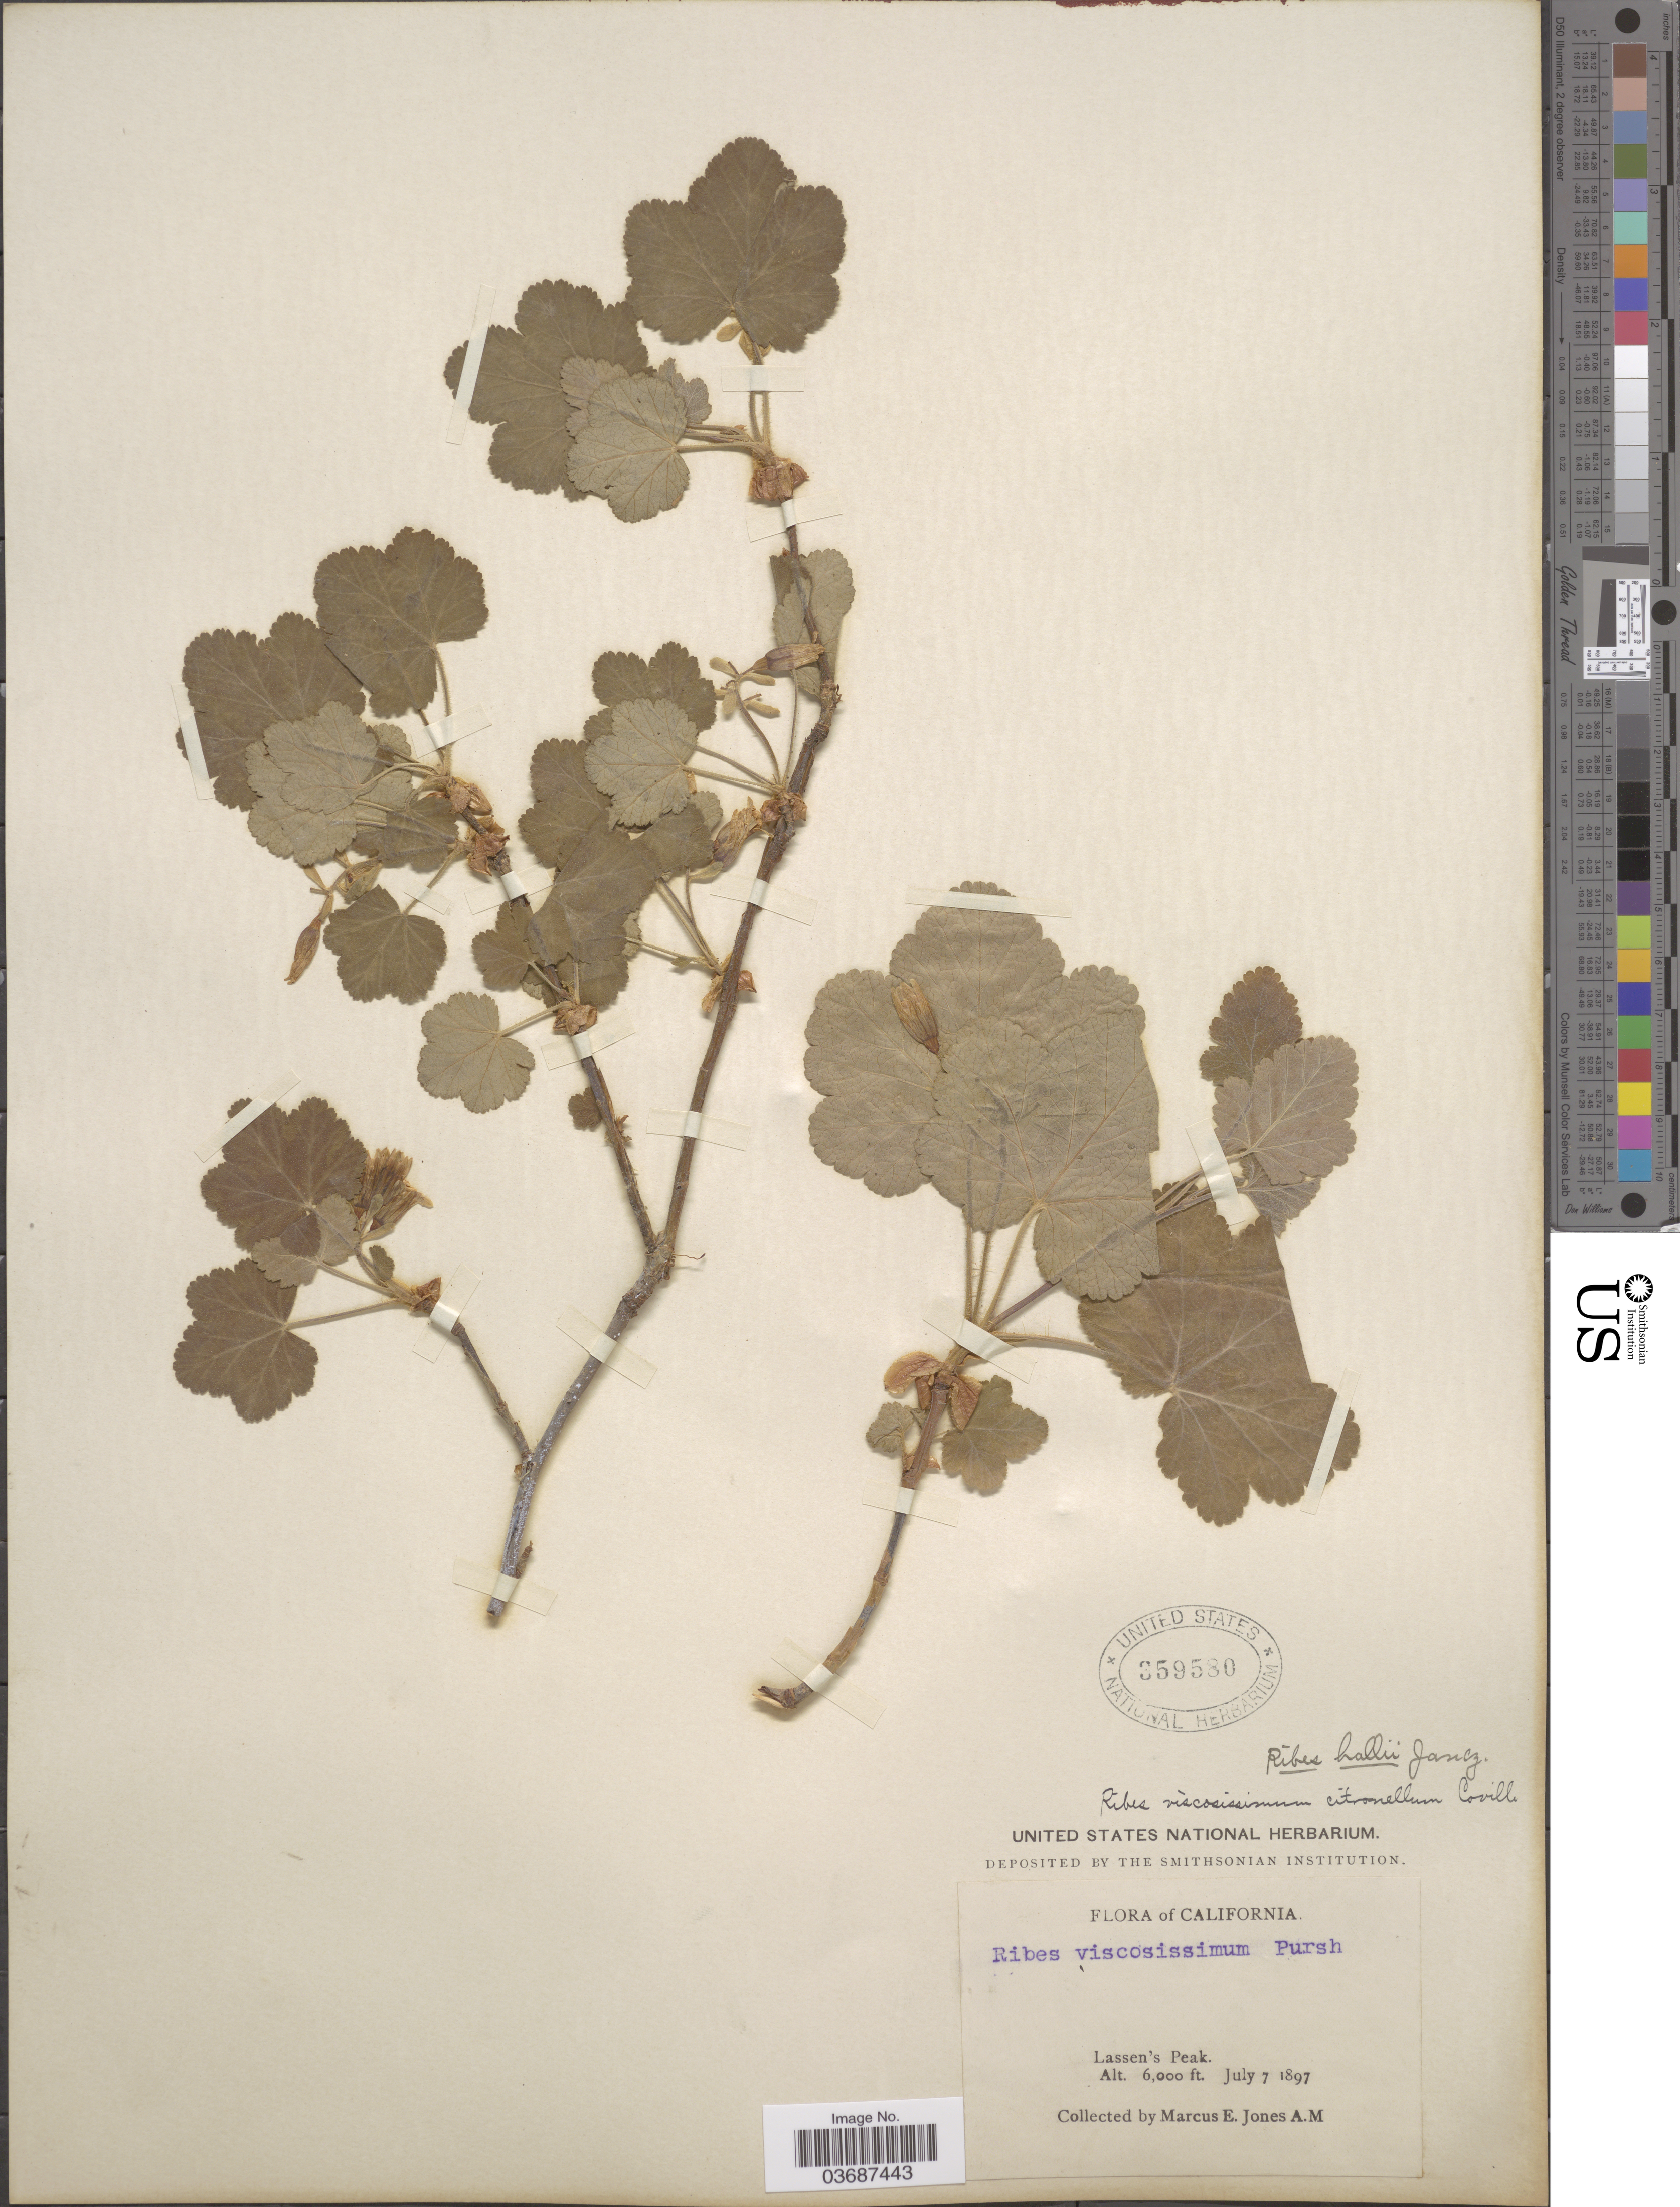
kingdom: Plantae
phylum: Tracheophyta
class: Magnoliopsida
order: Saxifragales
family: Grossulariaceae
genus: Ribes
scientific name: Ribes hallii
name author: Jancz.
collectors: M. E. Jones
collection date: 1897-07-07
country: United States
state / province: California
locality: Lassen's Peak.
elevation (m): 1829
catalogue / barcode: US 359580